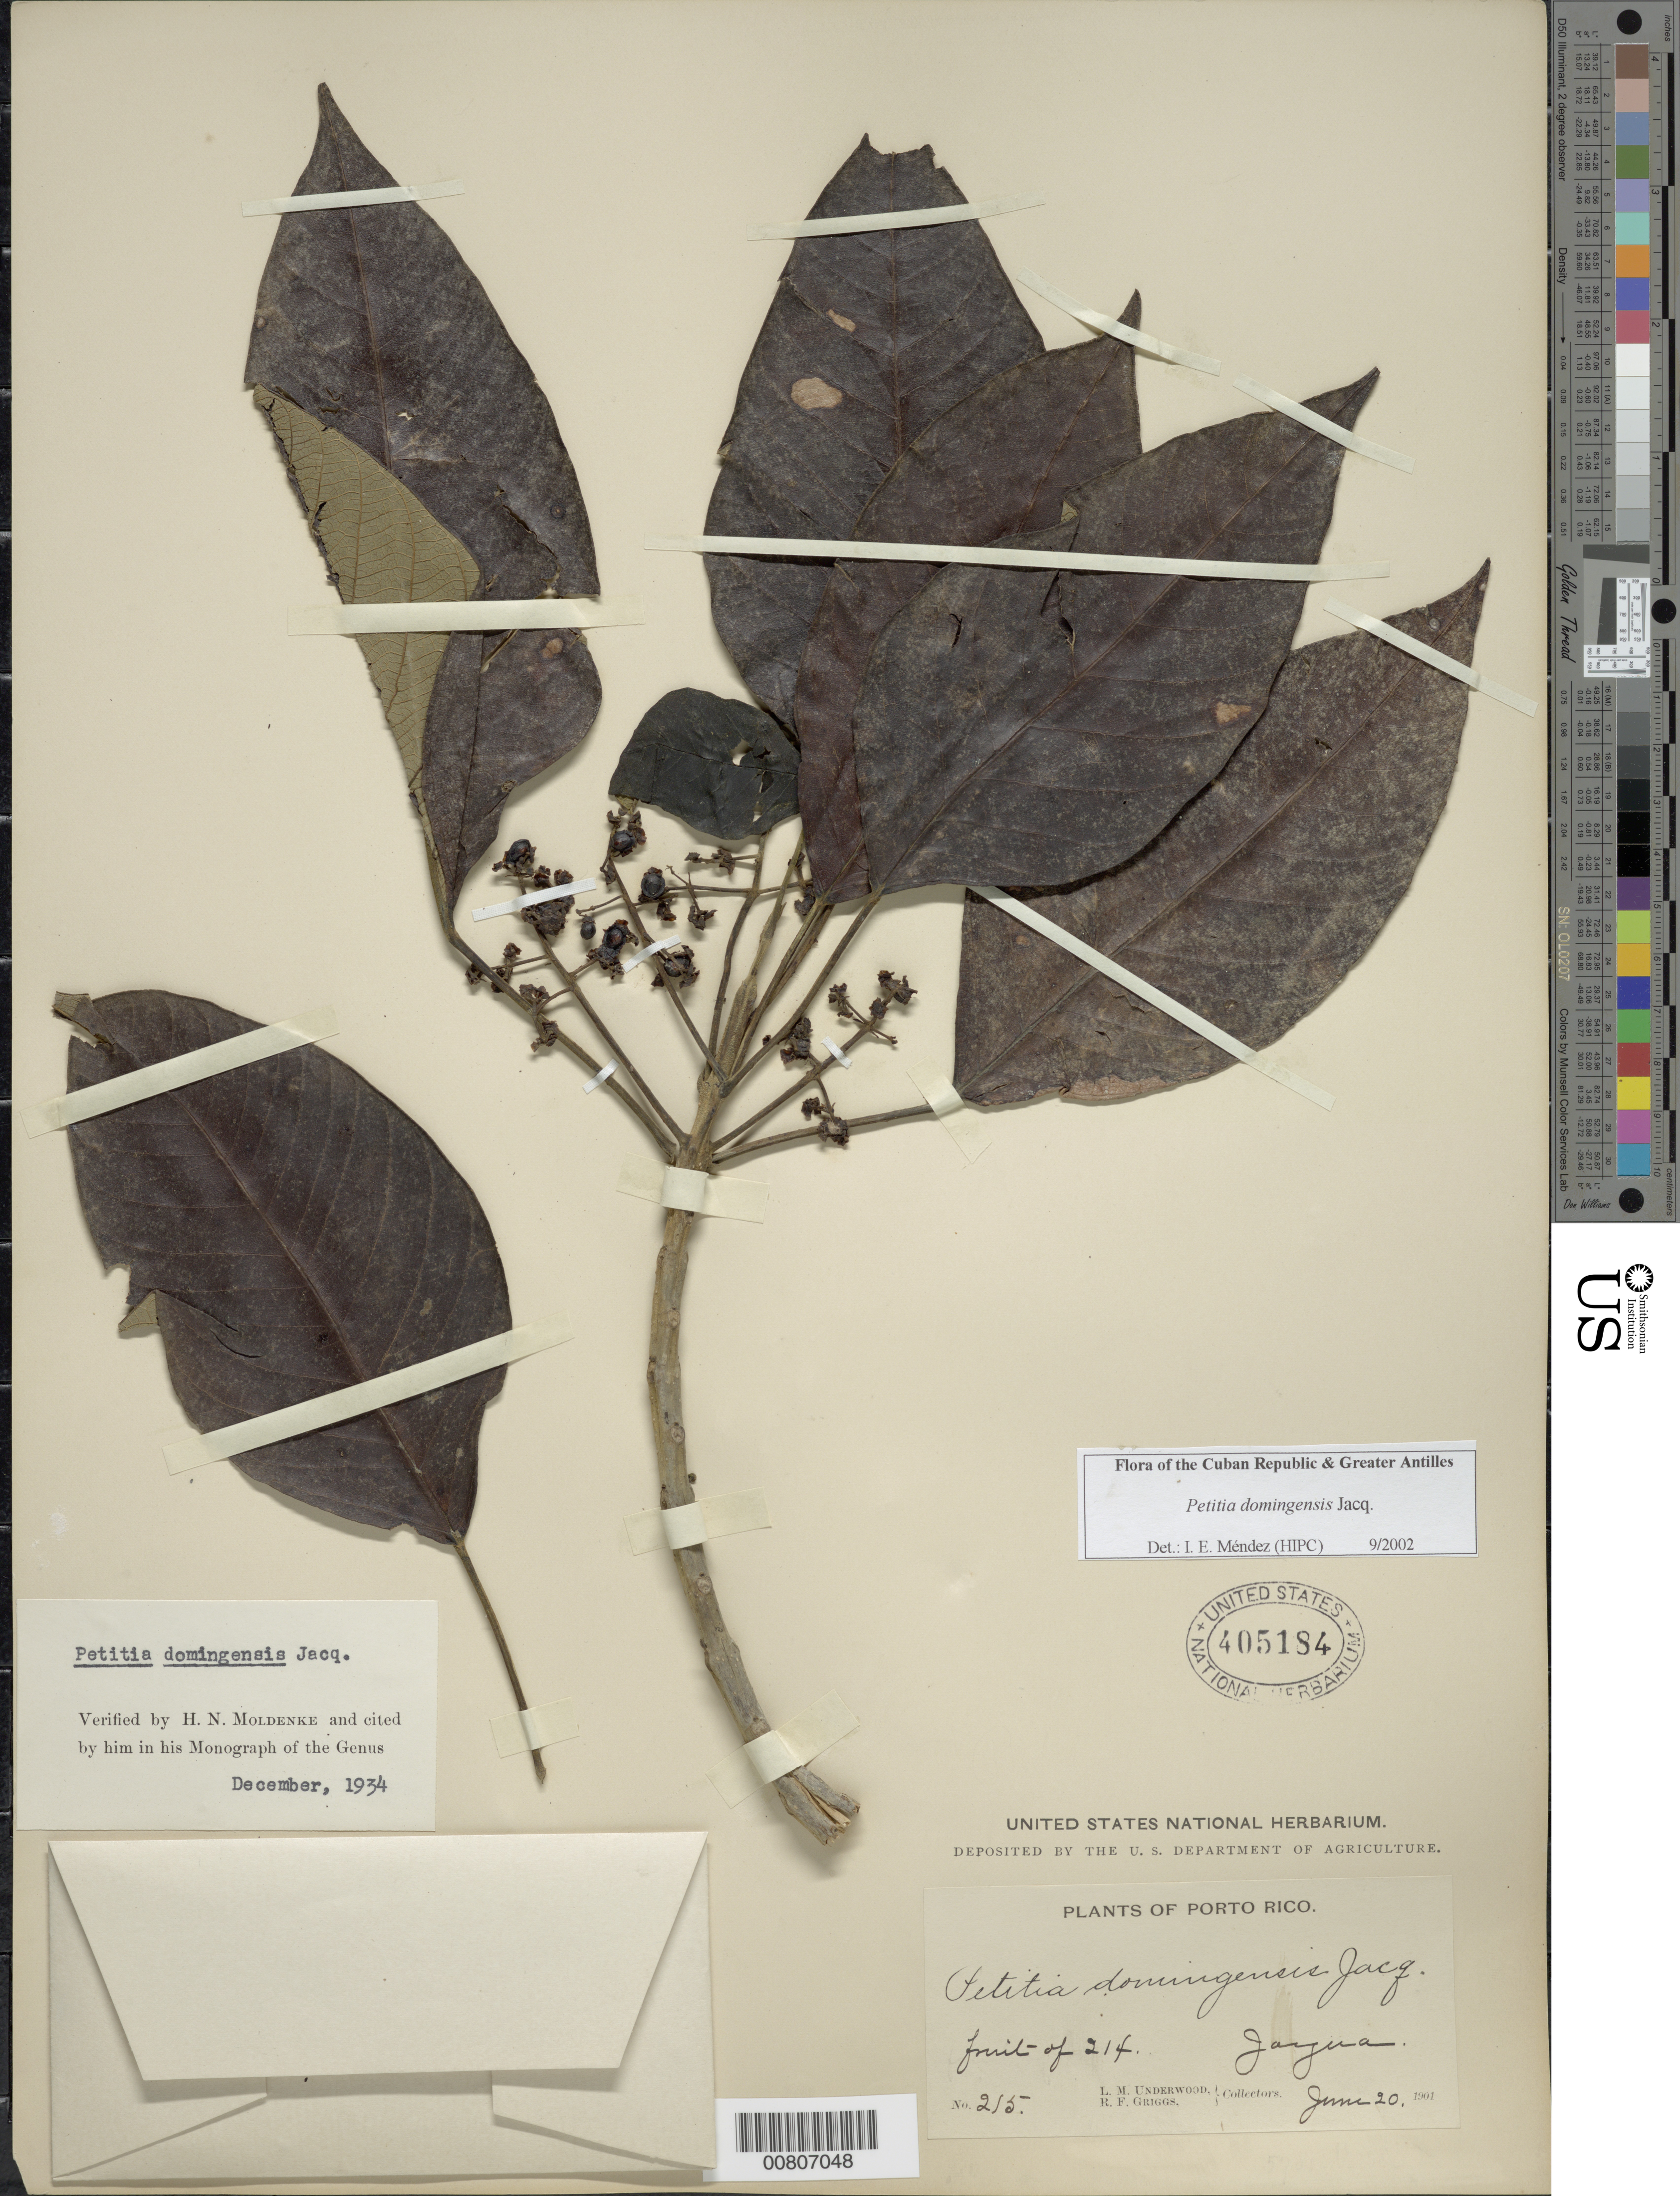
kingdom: Plantae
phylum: Tracheophyta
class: Magnoliopsida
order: Lamiales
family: Lamiaceae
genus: Petitia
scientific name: Petitia domingensis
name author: Jacq.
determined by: Méndez, Isidro E., (HIPC)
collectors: L. M. Underwood & R. F. Griggs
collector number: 215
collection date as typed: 20 Jun 1901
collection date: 1901-06-20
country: Puerto Rico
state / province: Jayuya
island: Puerto Rico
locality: Jayuya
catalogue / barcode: US 405184